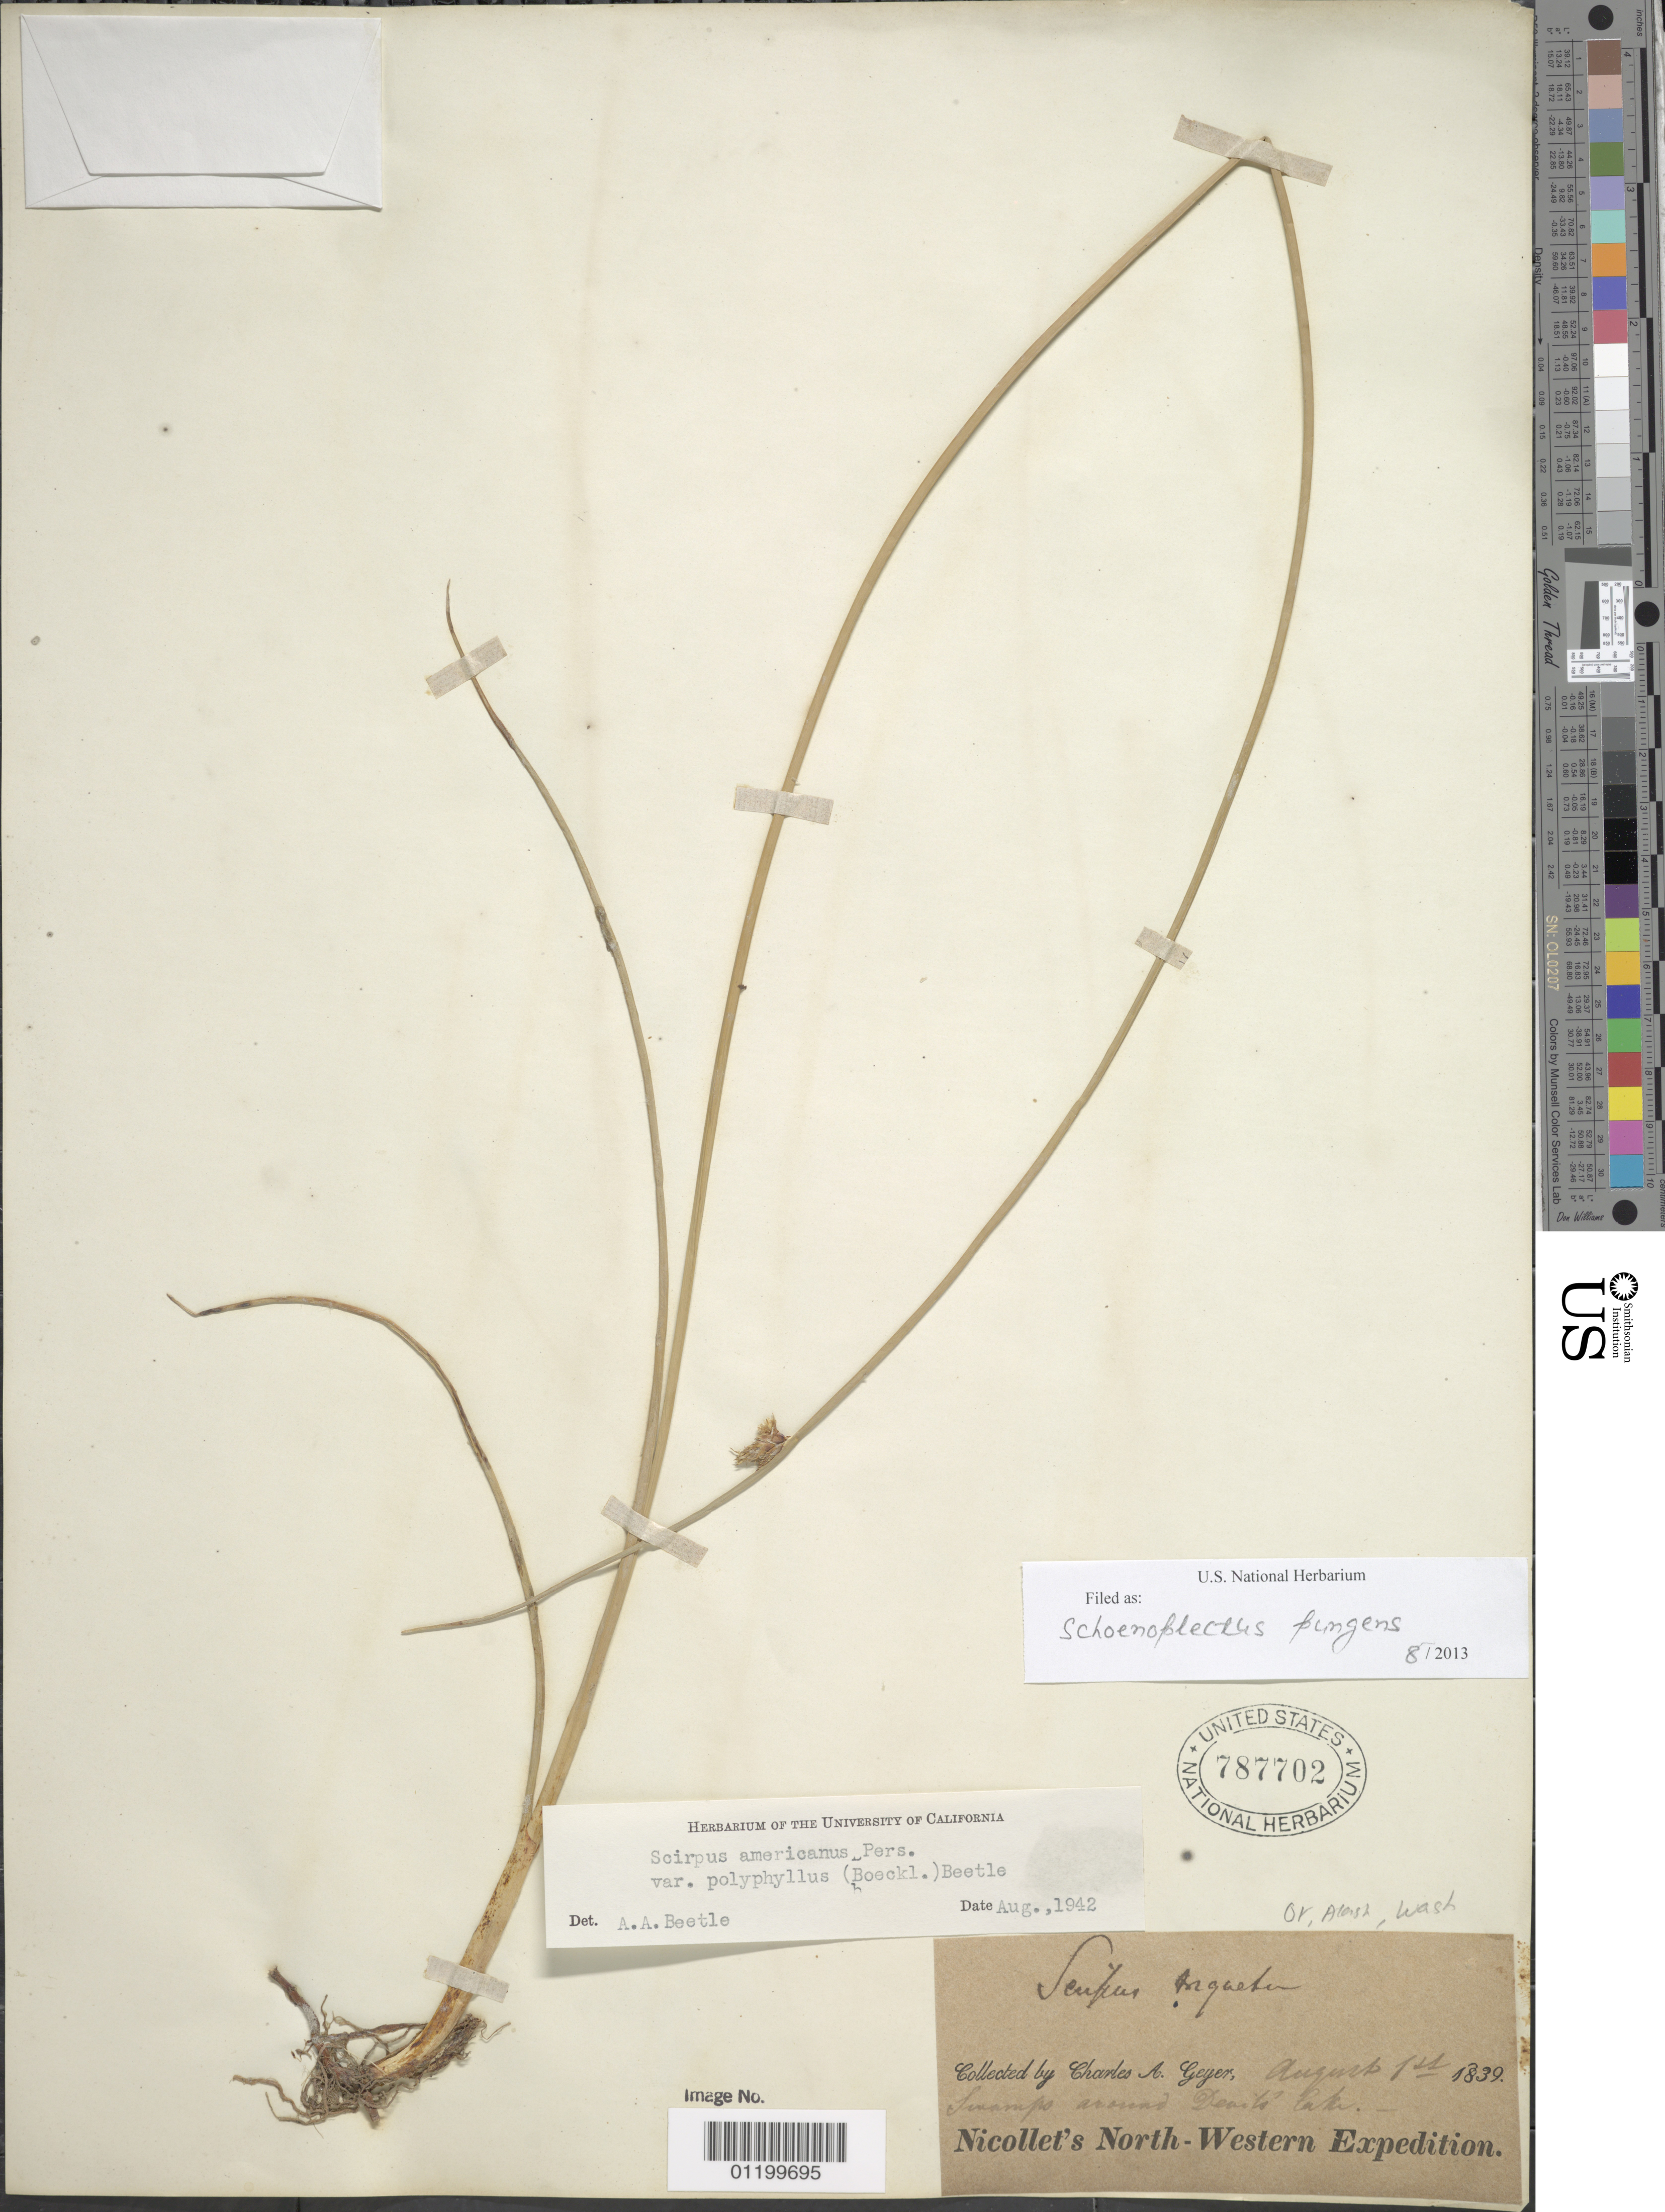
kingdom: Plantae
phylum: Tracheophyta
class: Liliopsida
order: Poales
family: Cyperaceae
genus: Schoenoplectus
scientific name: Schoenoplectus pungens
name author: (Vahl) Palla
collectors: C. A. Geyer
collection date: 1839-08-01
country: United States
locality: Swamps around Devil's Lake.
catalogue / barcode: US 787702